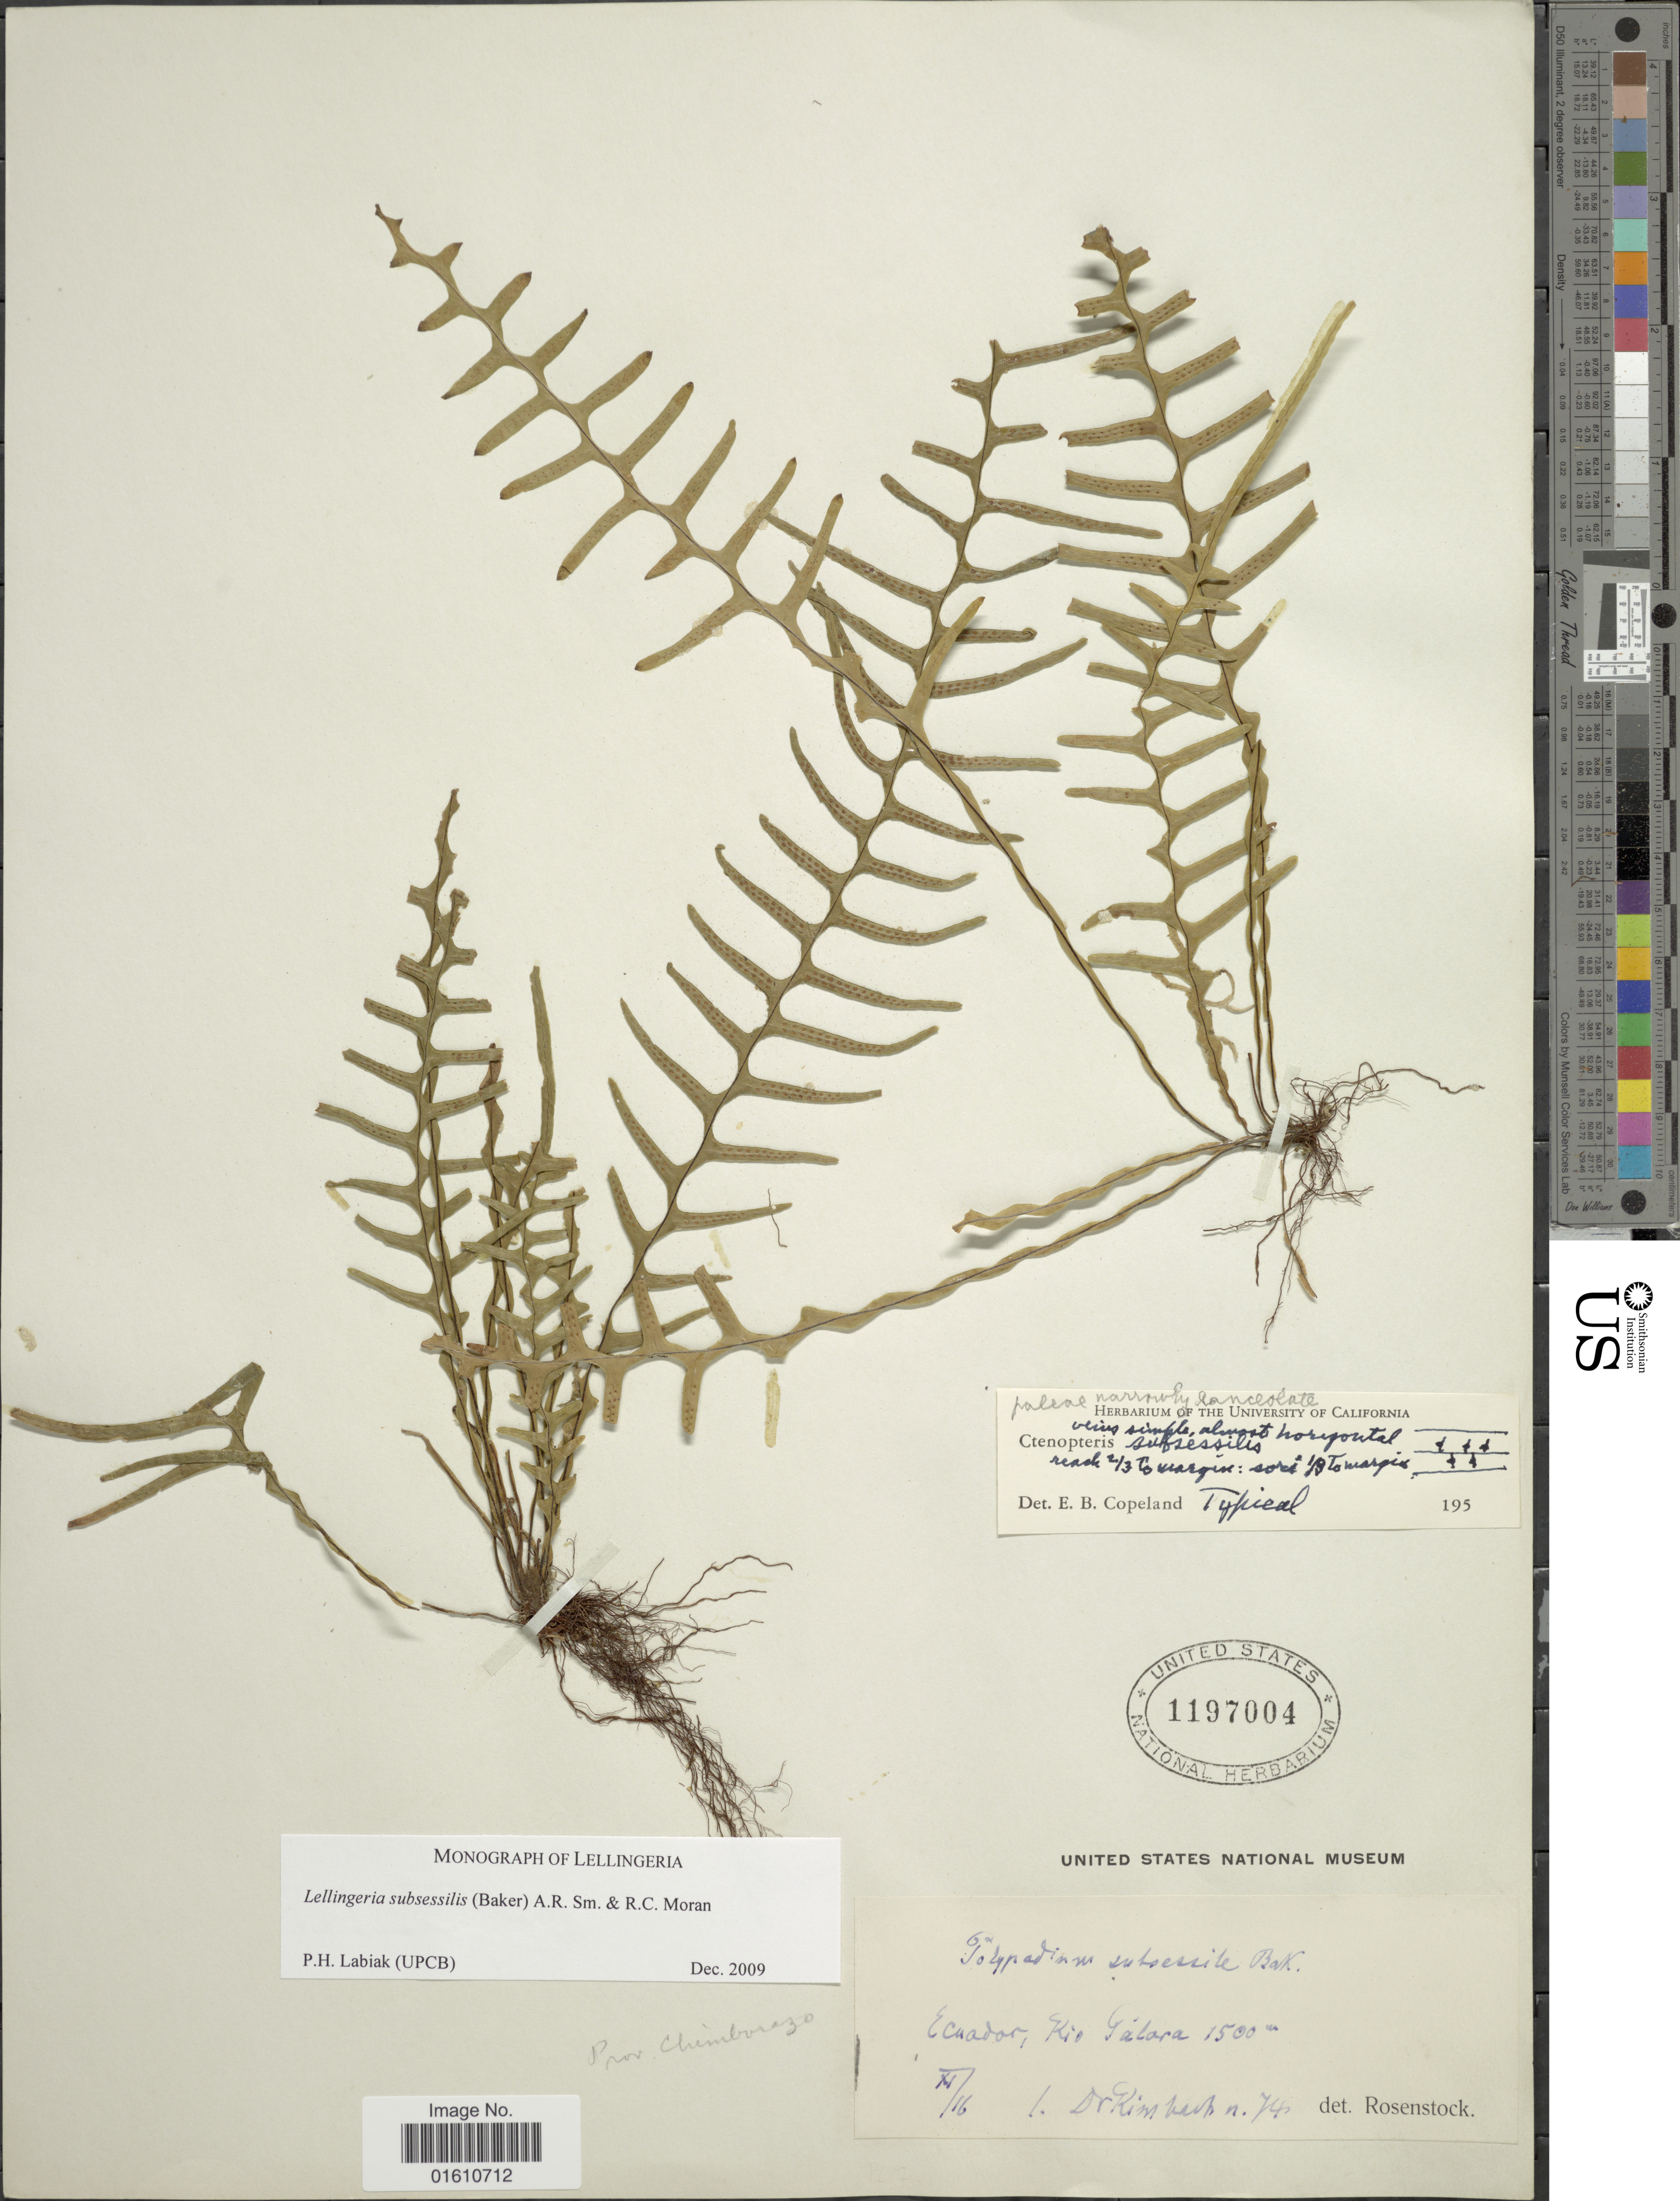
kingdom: Plantae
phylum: Tracheophyta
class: Polypodiopsida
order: Polypodiales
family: Polypodiaceae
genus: Lellingeria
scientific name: Lellingeria subsessilis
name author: (Baker) A.R. Sm. & R.C. Moran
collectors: Rimbach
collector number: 74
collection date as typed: Transcribed d/m/y: /11/16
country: Ecuador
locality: Rio Galara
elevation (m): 1500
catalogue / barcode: US 1197004